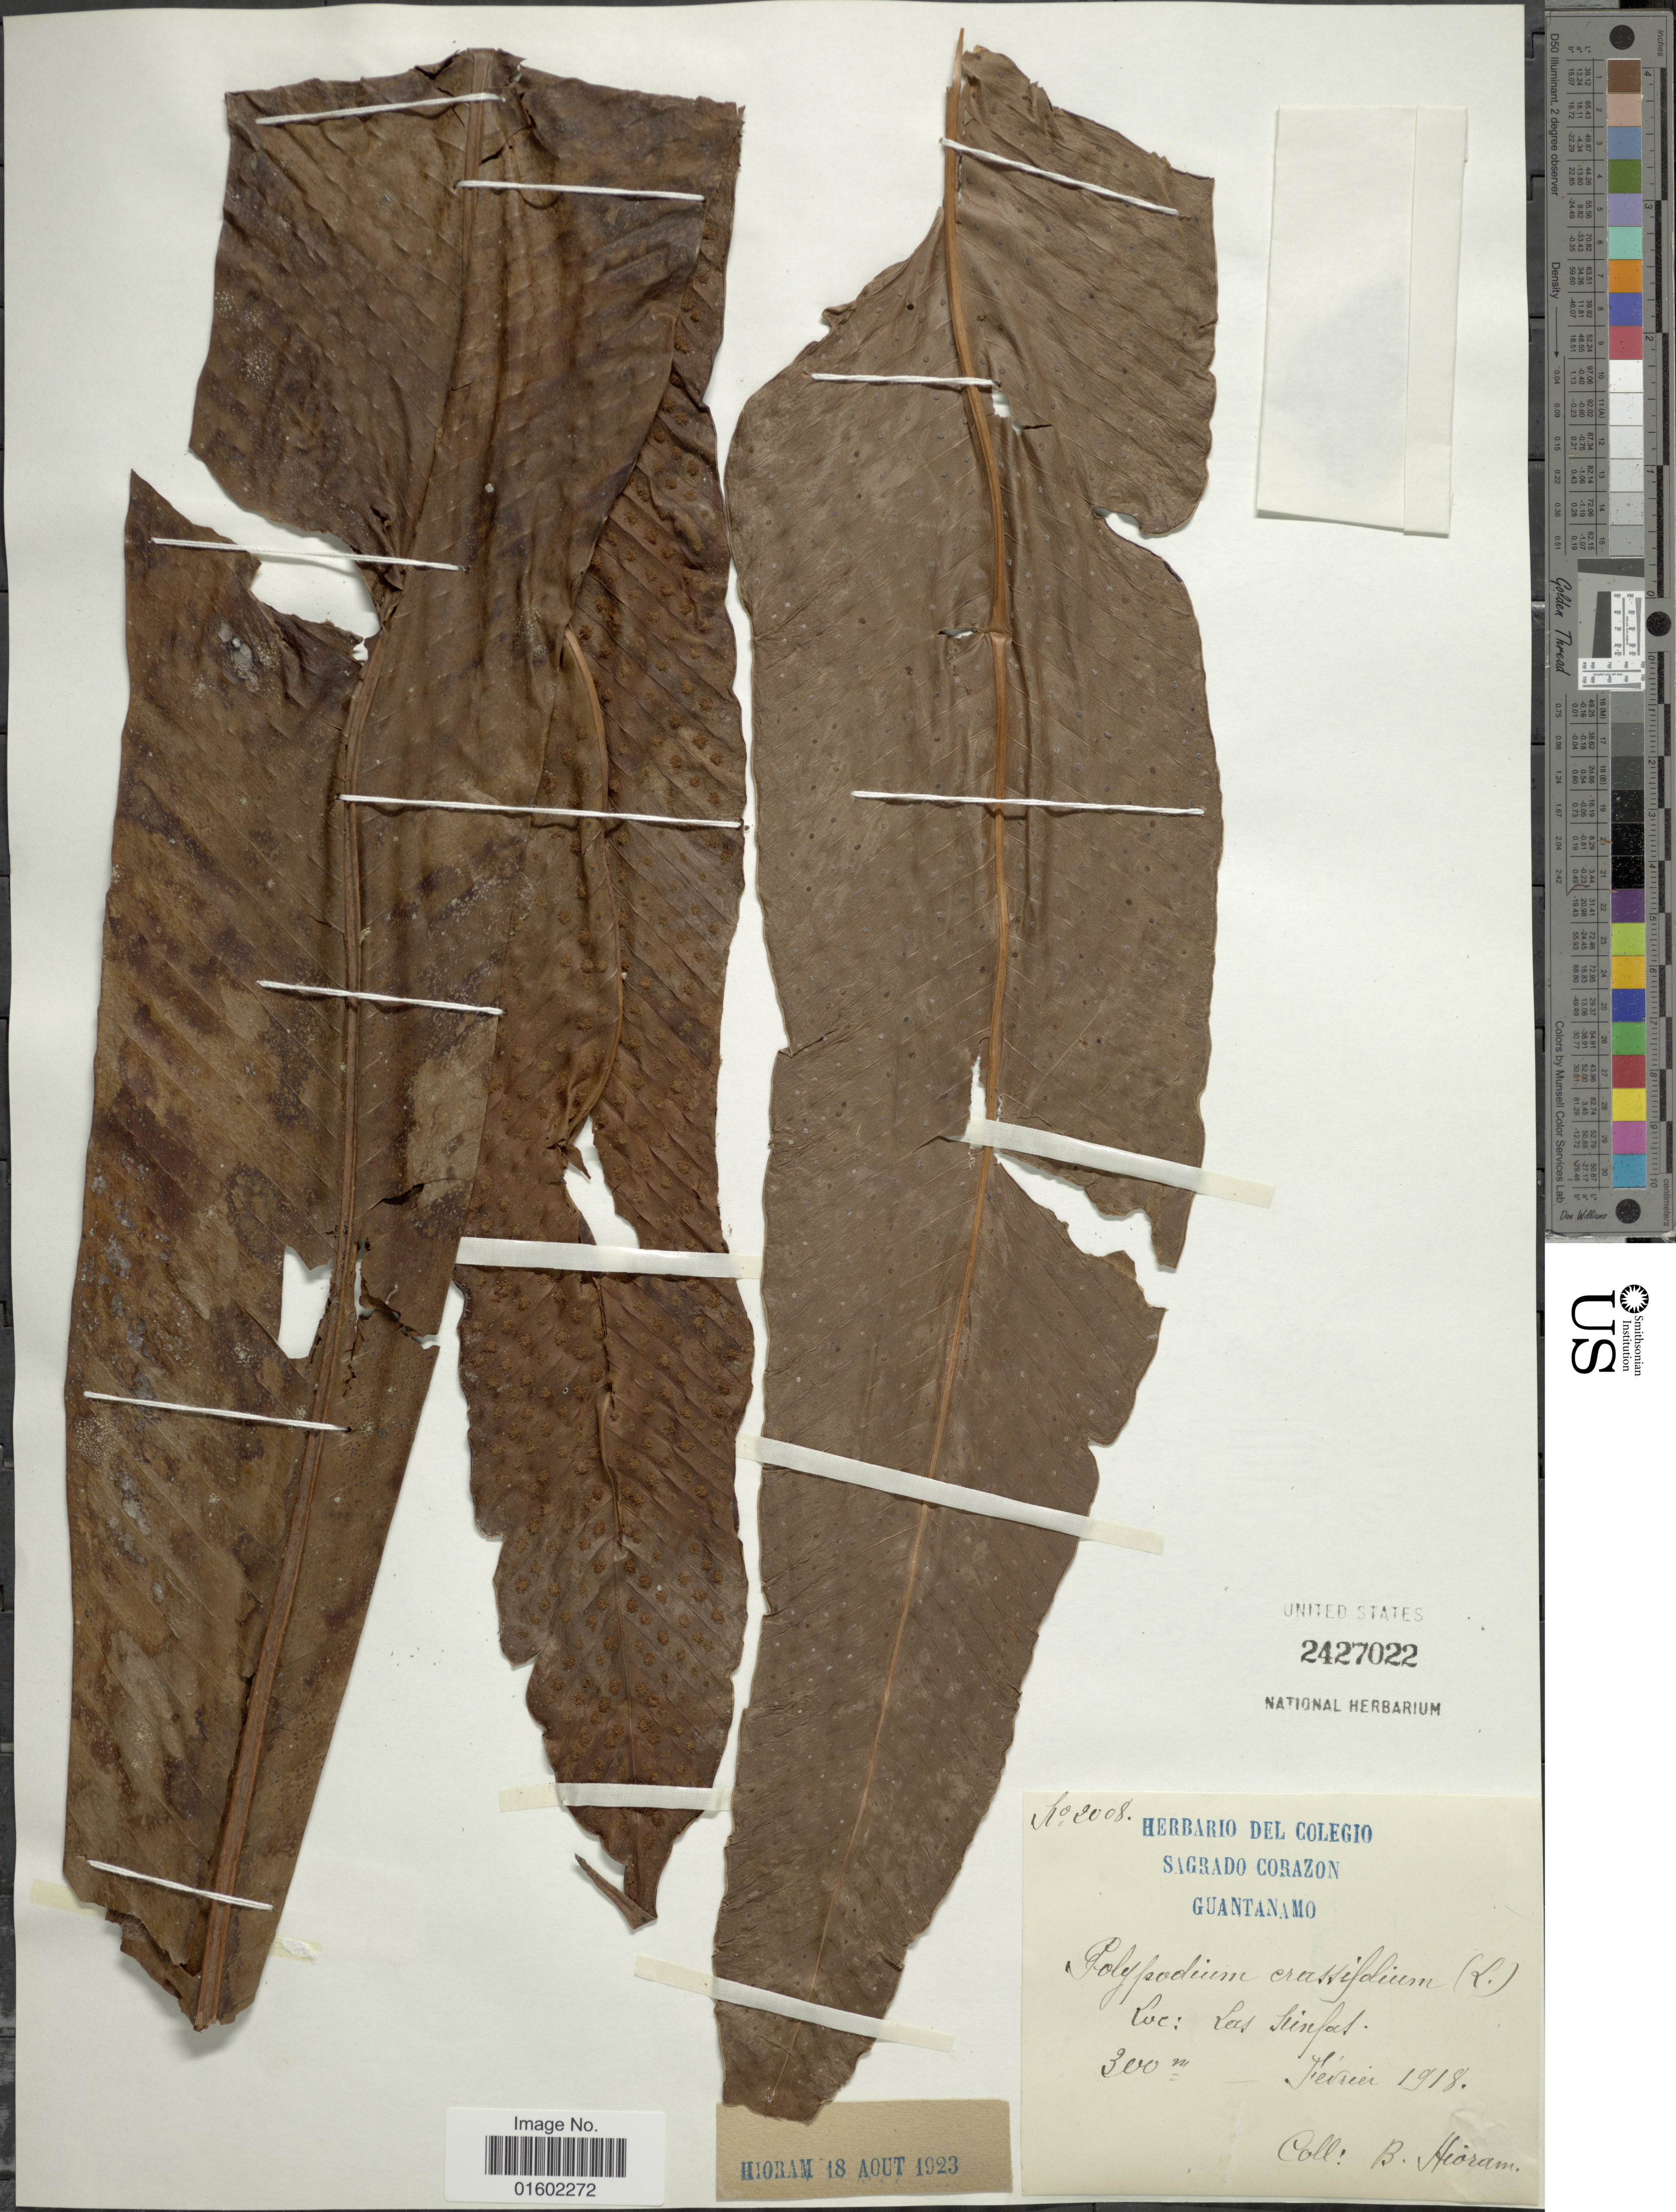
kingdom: Plantae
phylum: Tracheophyta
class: Polypodiopsida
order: Polypodiales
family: Polypodiaceae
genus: Niphidium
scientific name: Niphidium crassifolium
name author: (L.) Lellinger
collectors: Bro. Hioram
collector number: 2008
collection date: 1918-02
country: Cuba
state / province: Guantánamo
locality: Sagrado Corazon, Las Ninfas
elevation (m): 300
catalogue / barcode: US 2427022